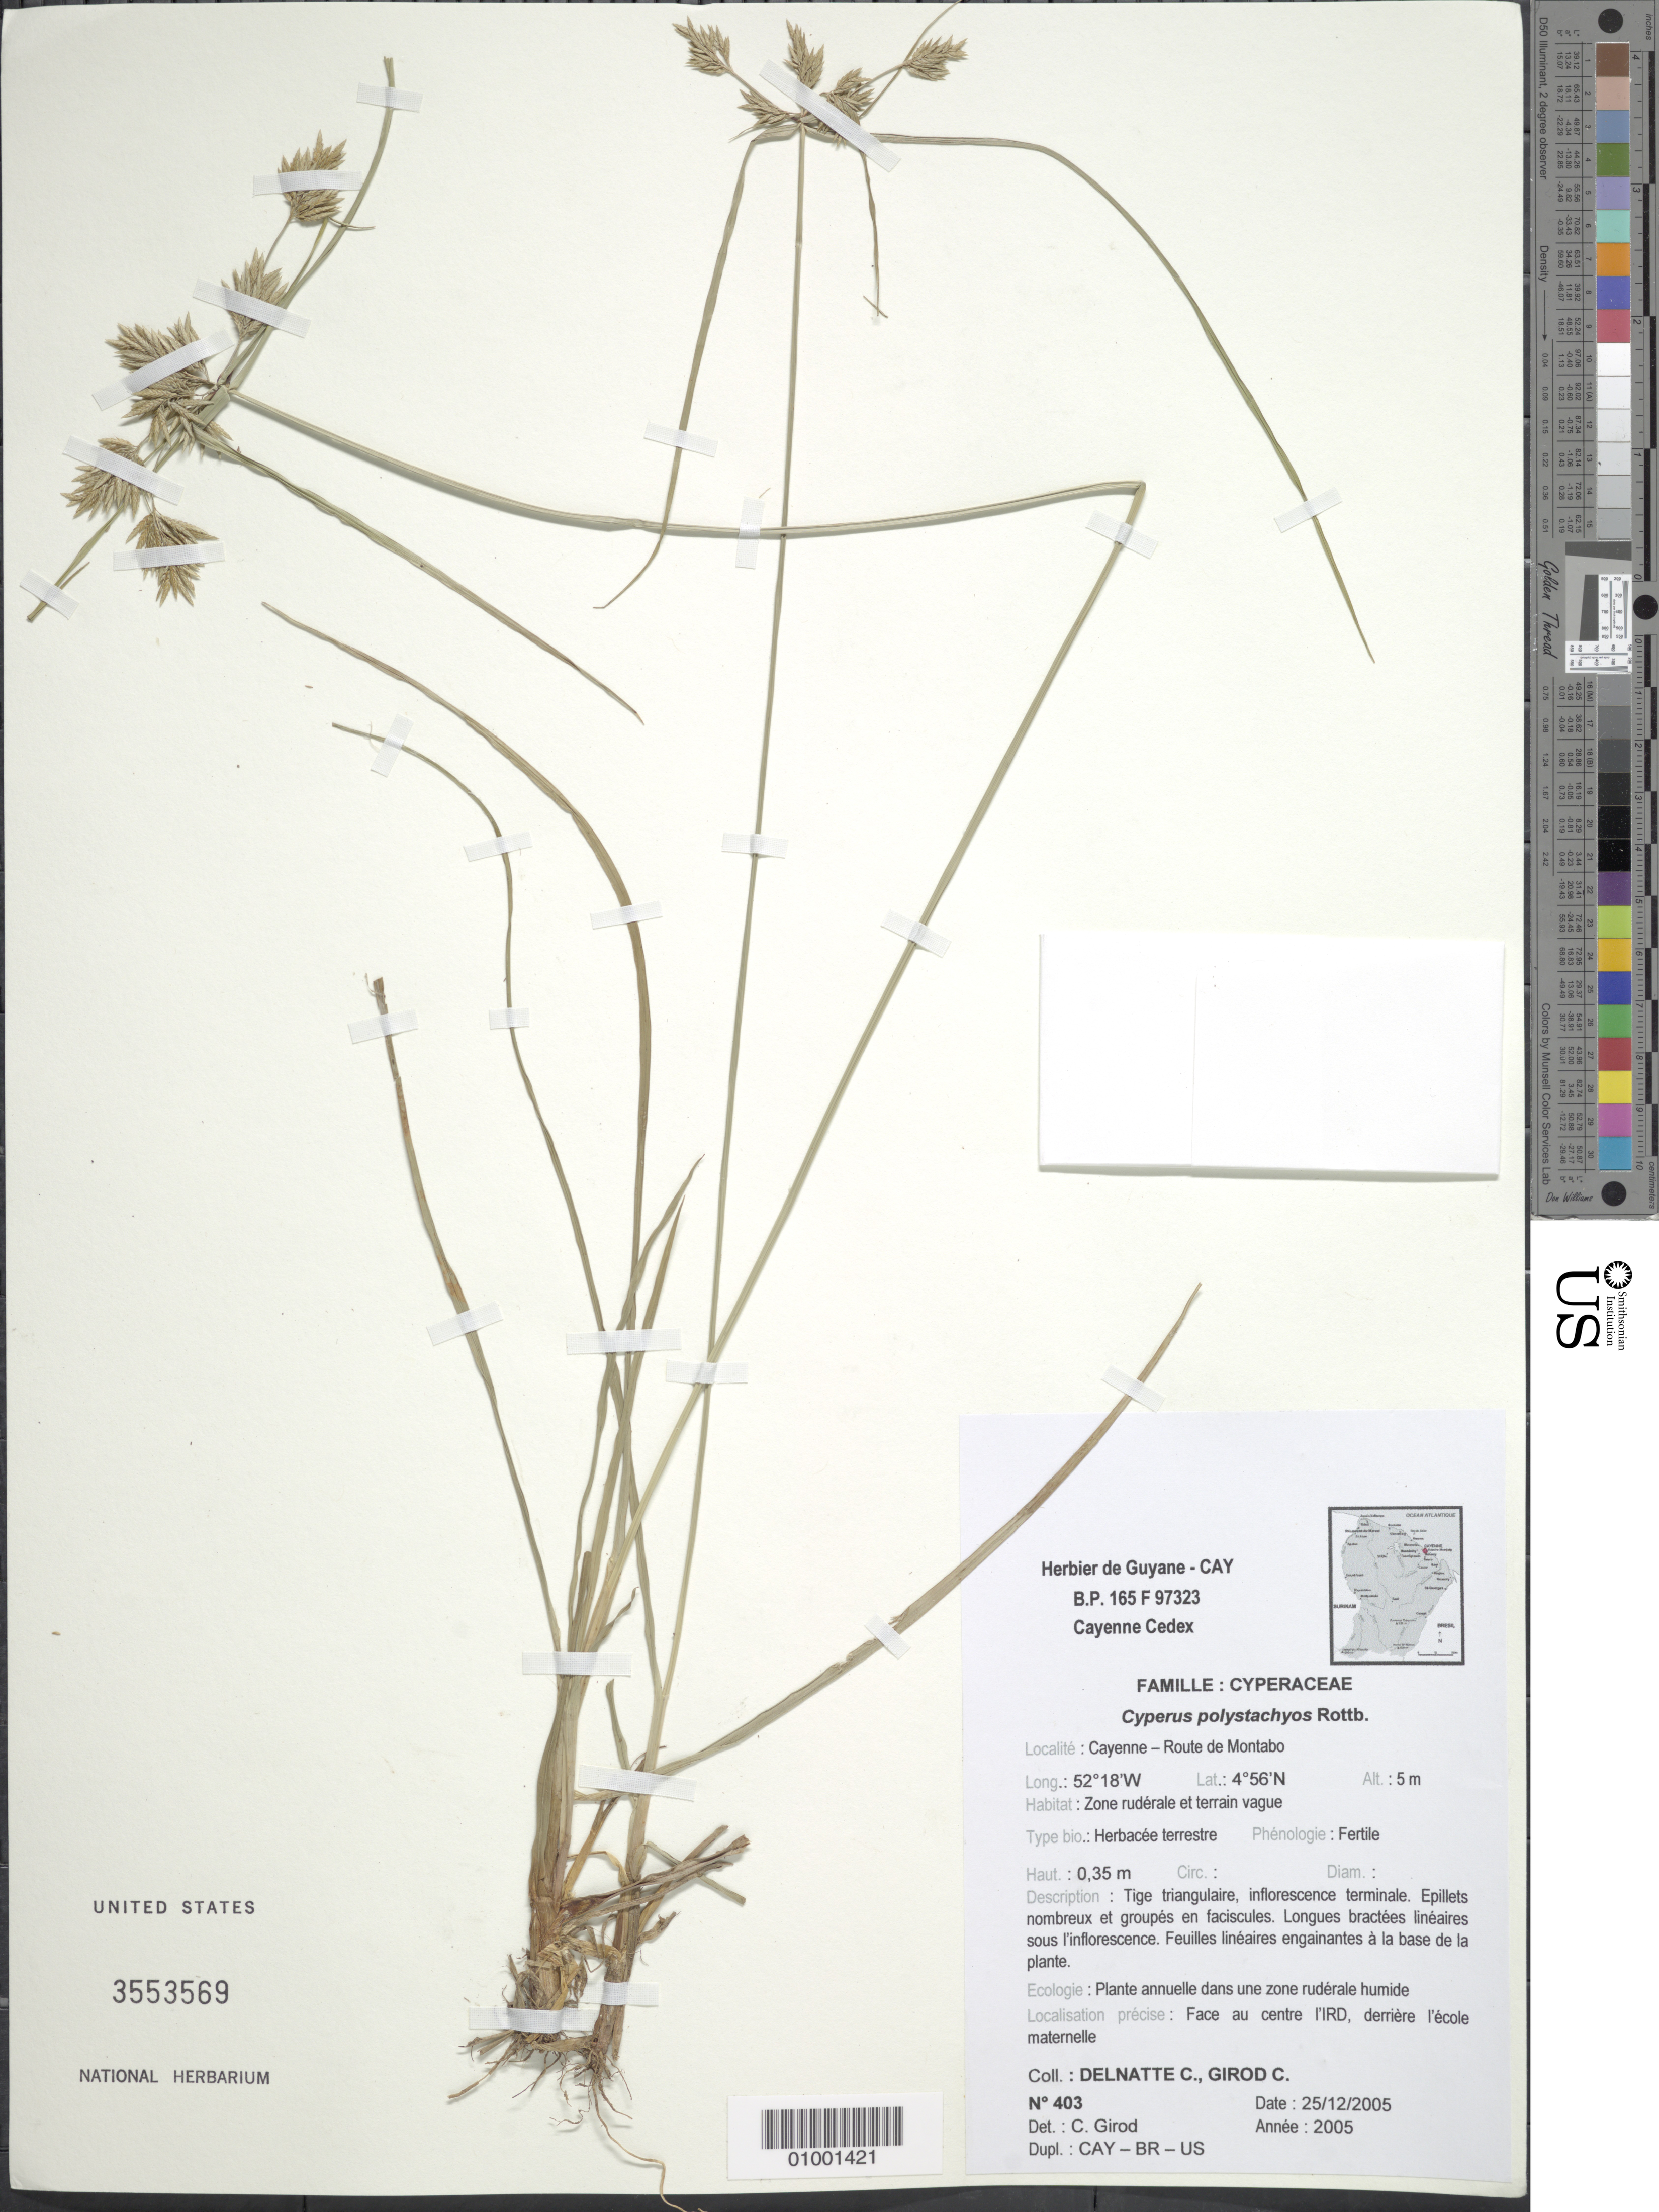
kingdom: Plantae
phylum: Tracheophyta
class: Liliopsida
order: Poales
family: Cyperaceae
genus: Cyperus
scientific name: Cyperus polystachyos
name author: Rottb.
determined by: Girod, C.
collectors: C. Delnatte & C. Girod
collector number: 403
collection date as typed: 25-Dec-05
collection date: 2005-12-25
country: French Guiana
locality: Cayenne - Route de Montabo, face au centre l'IRD, derriere l'ecole maternelle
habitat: Zone ruderale et terraine vague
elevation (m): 5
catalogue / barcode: US 3553569